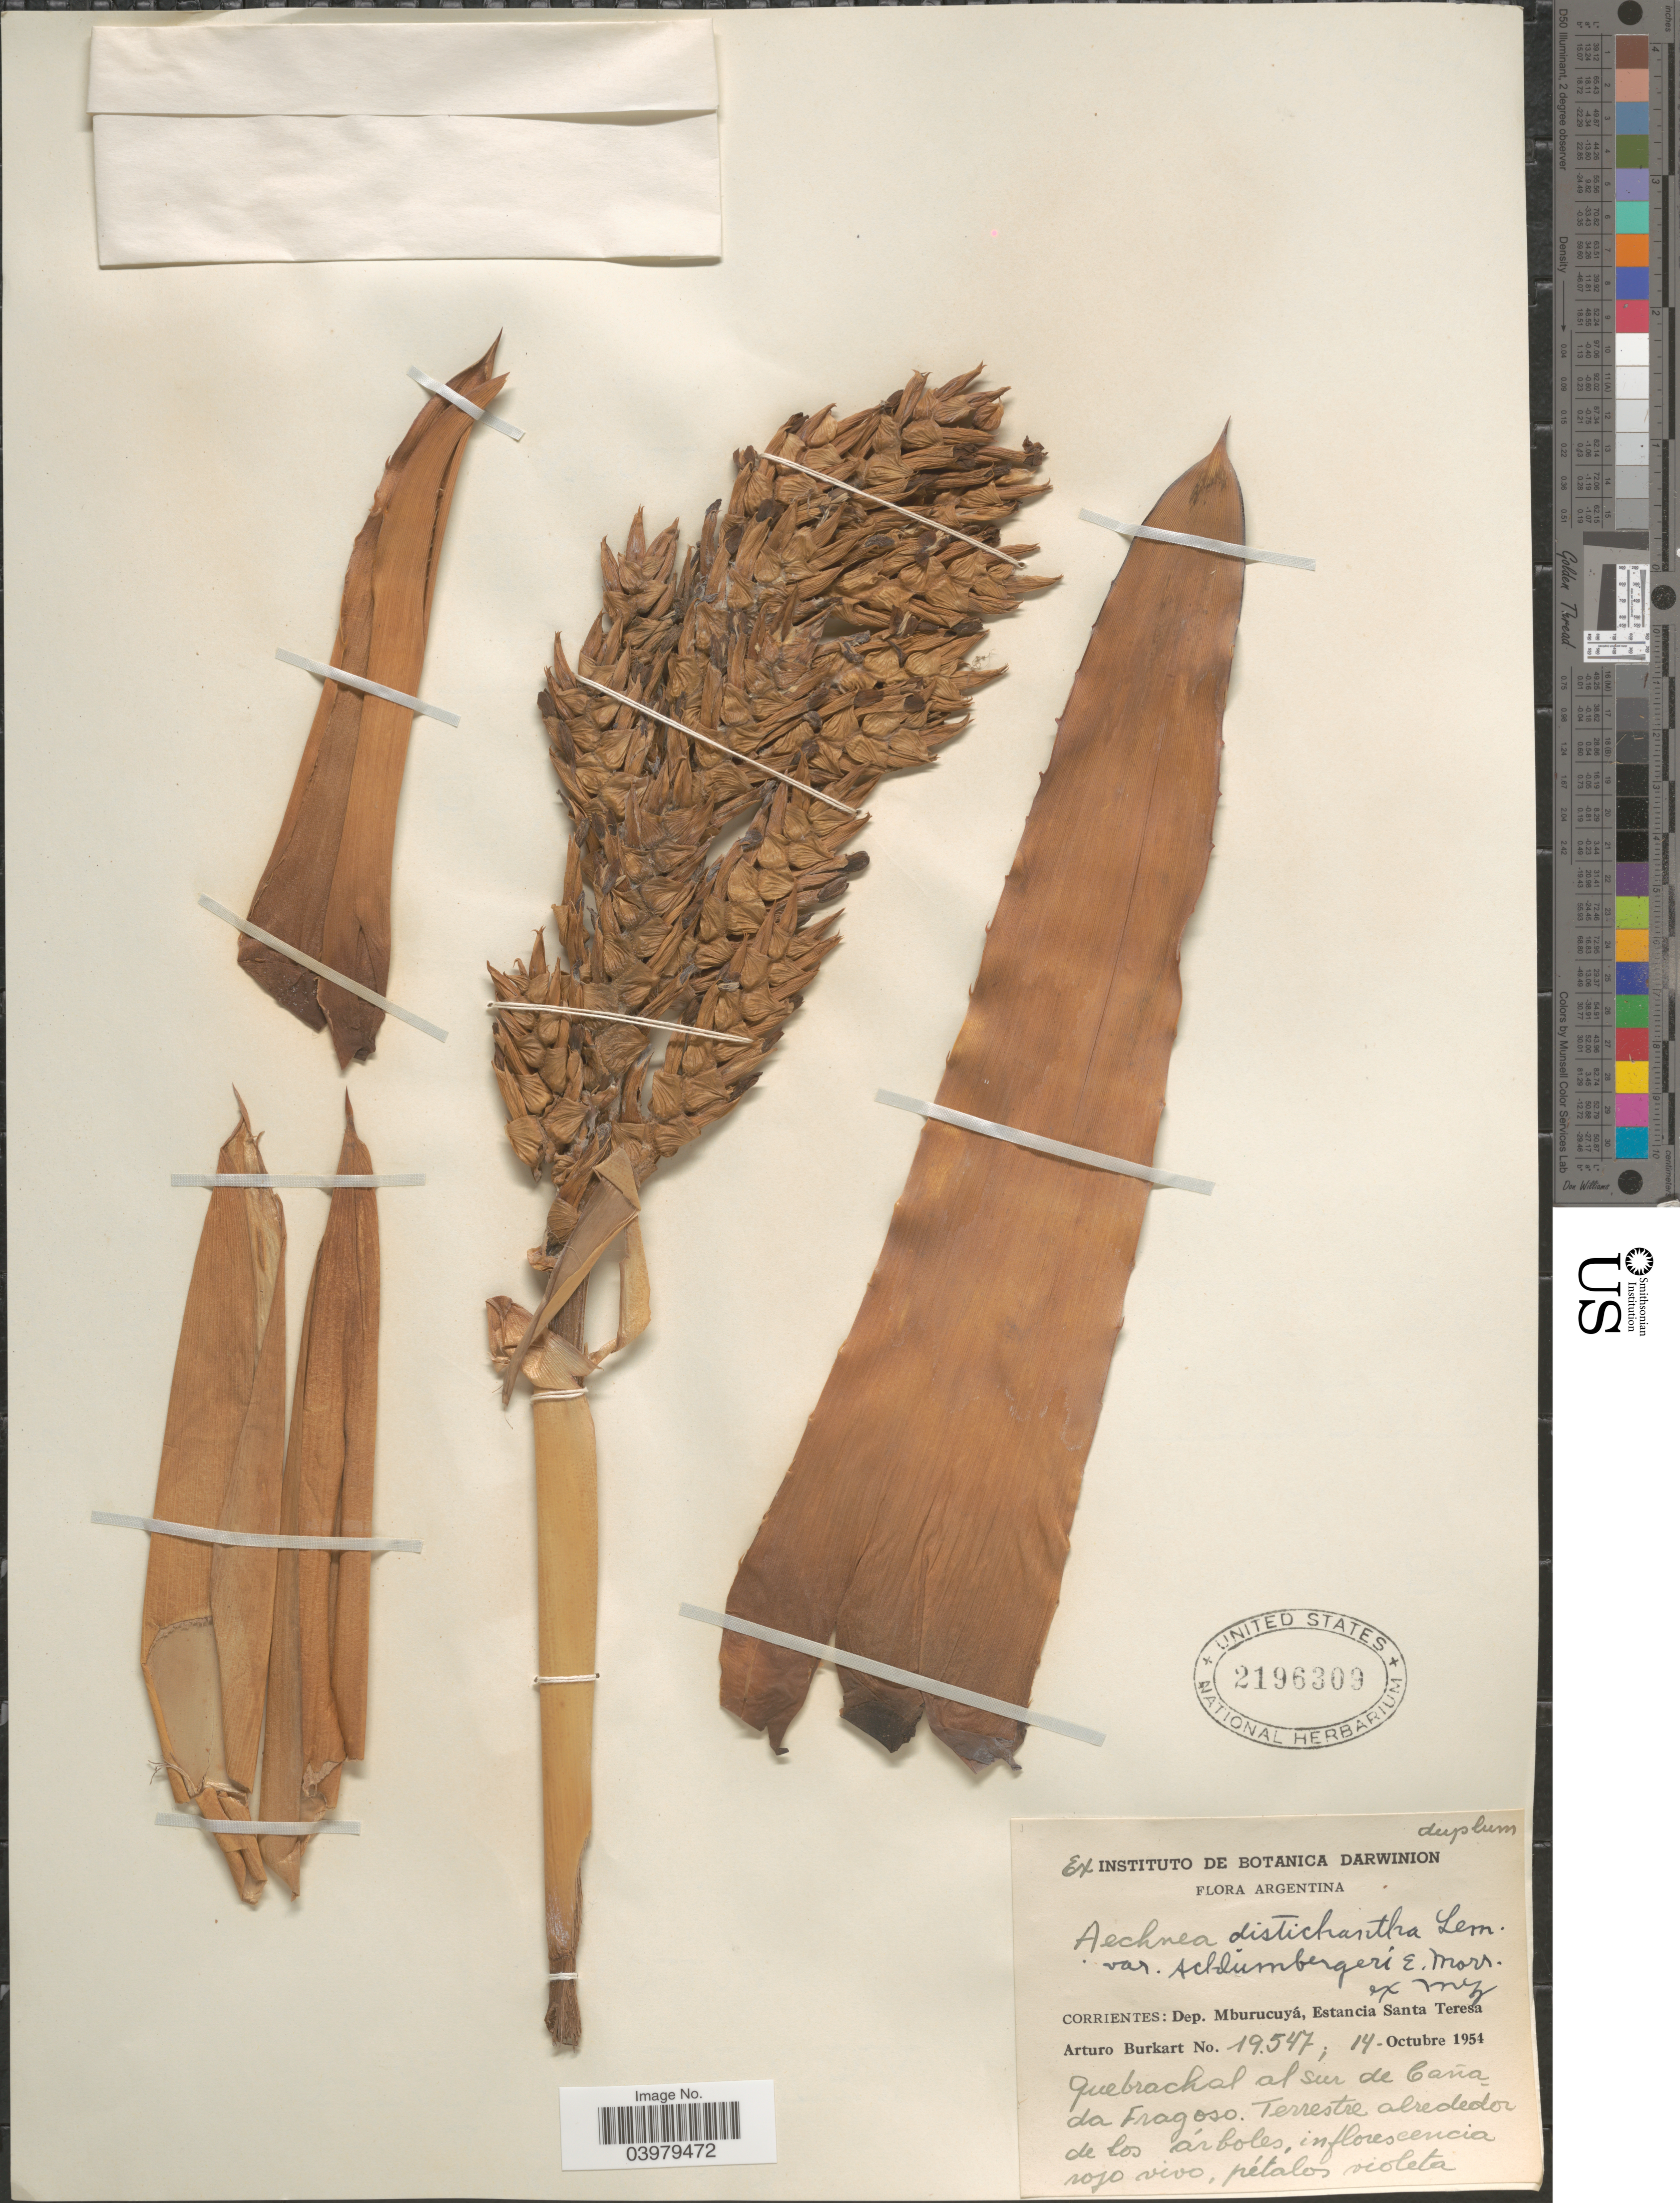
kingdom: Plantae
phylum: Tracheophyta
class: Liliopsida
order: Poales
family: Bromeliaceae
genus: Aechmea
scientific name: Aechmea distichantha var. schlumbergeri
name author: É. Morren ex Mez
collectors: A. E. Burkart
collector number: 19547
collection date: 1954-10-14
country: Argentina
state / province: Corrientes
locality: Dep. Mburucuyá, Estancia Santa Teresa. Quebrachal al sur de Caña da Fragoso. Terrestre alrededor de los árboles.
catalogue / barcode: US 2196309